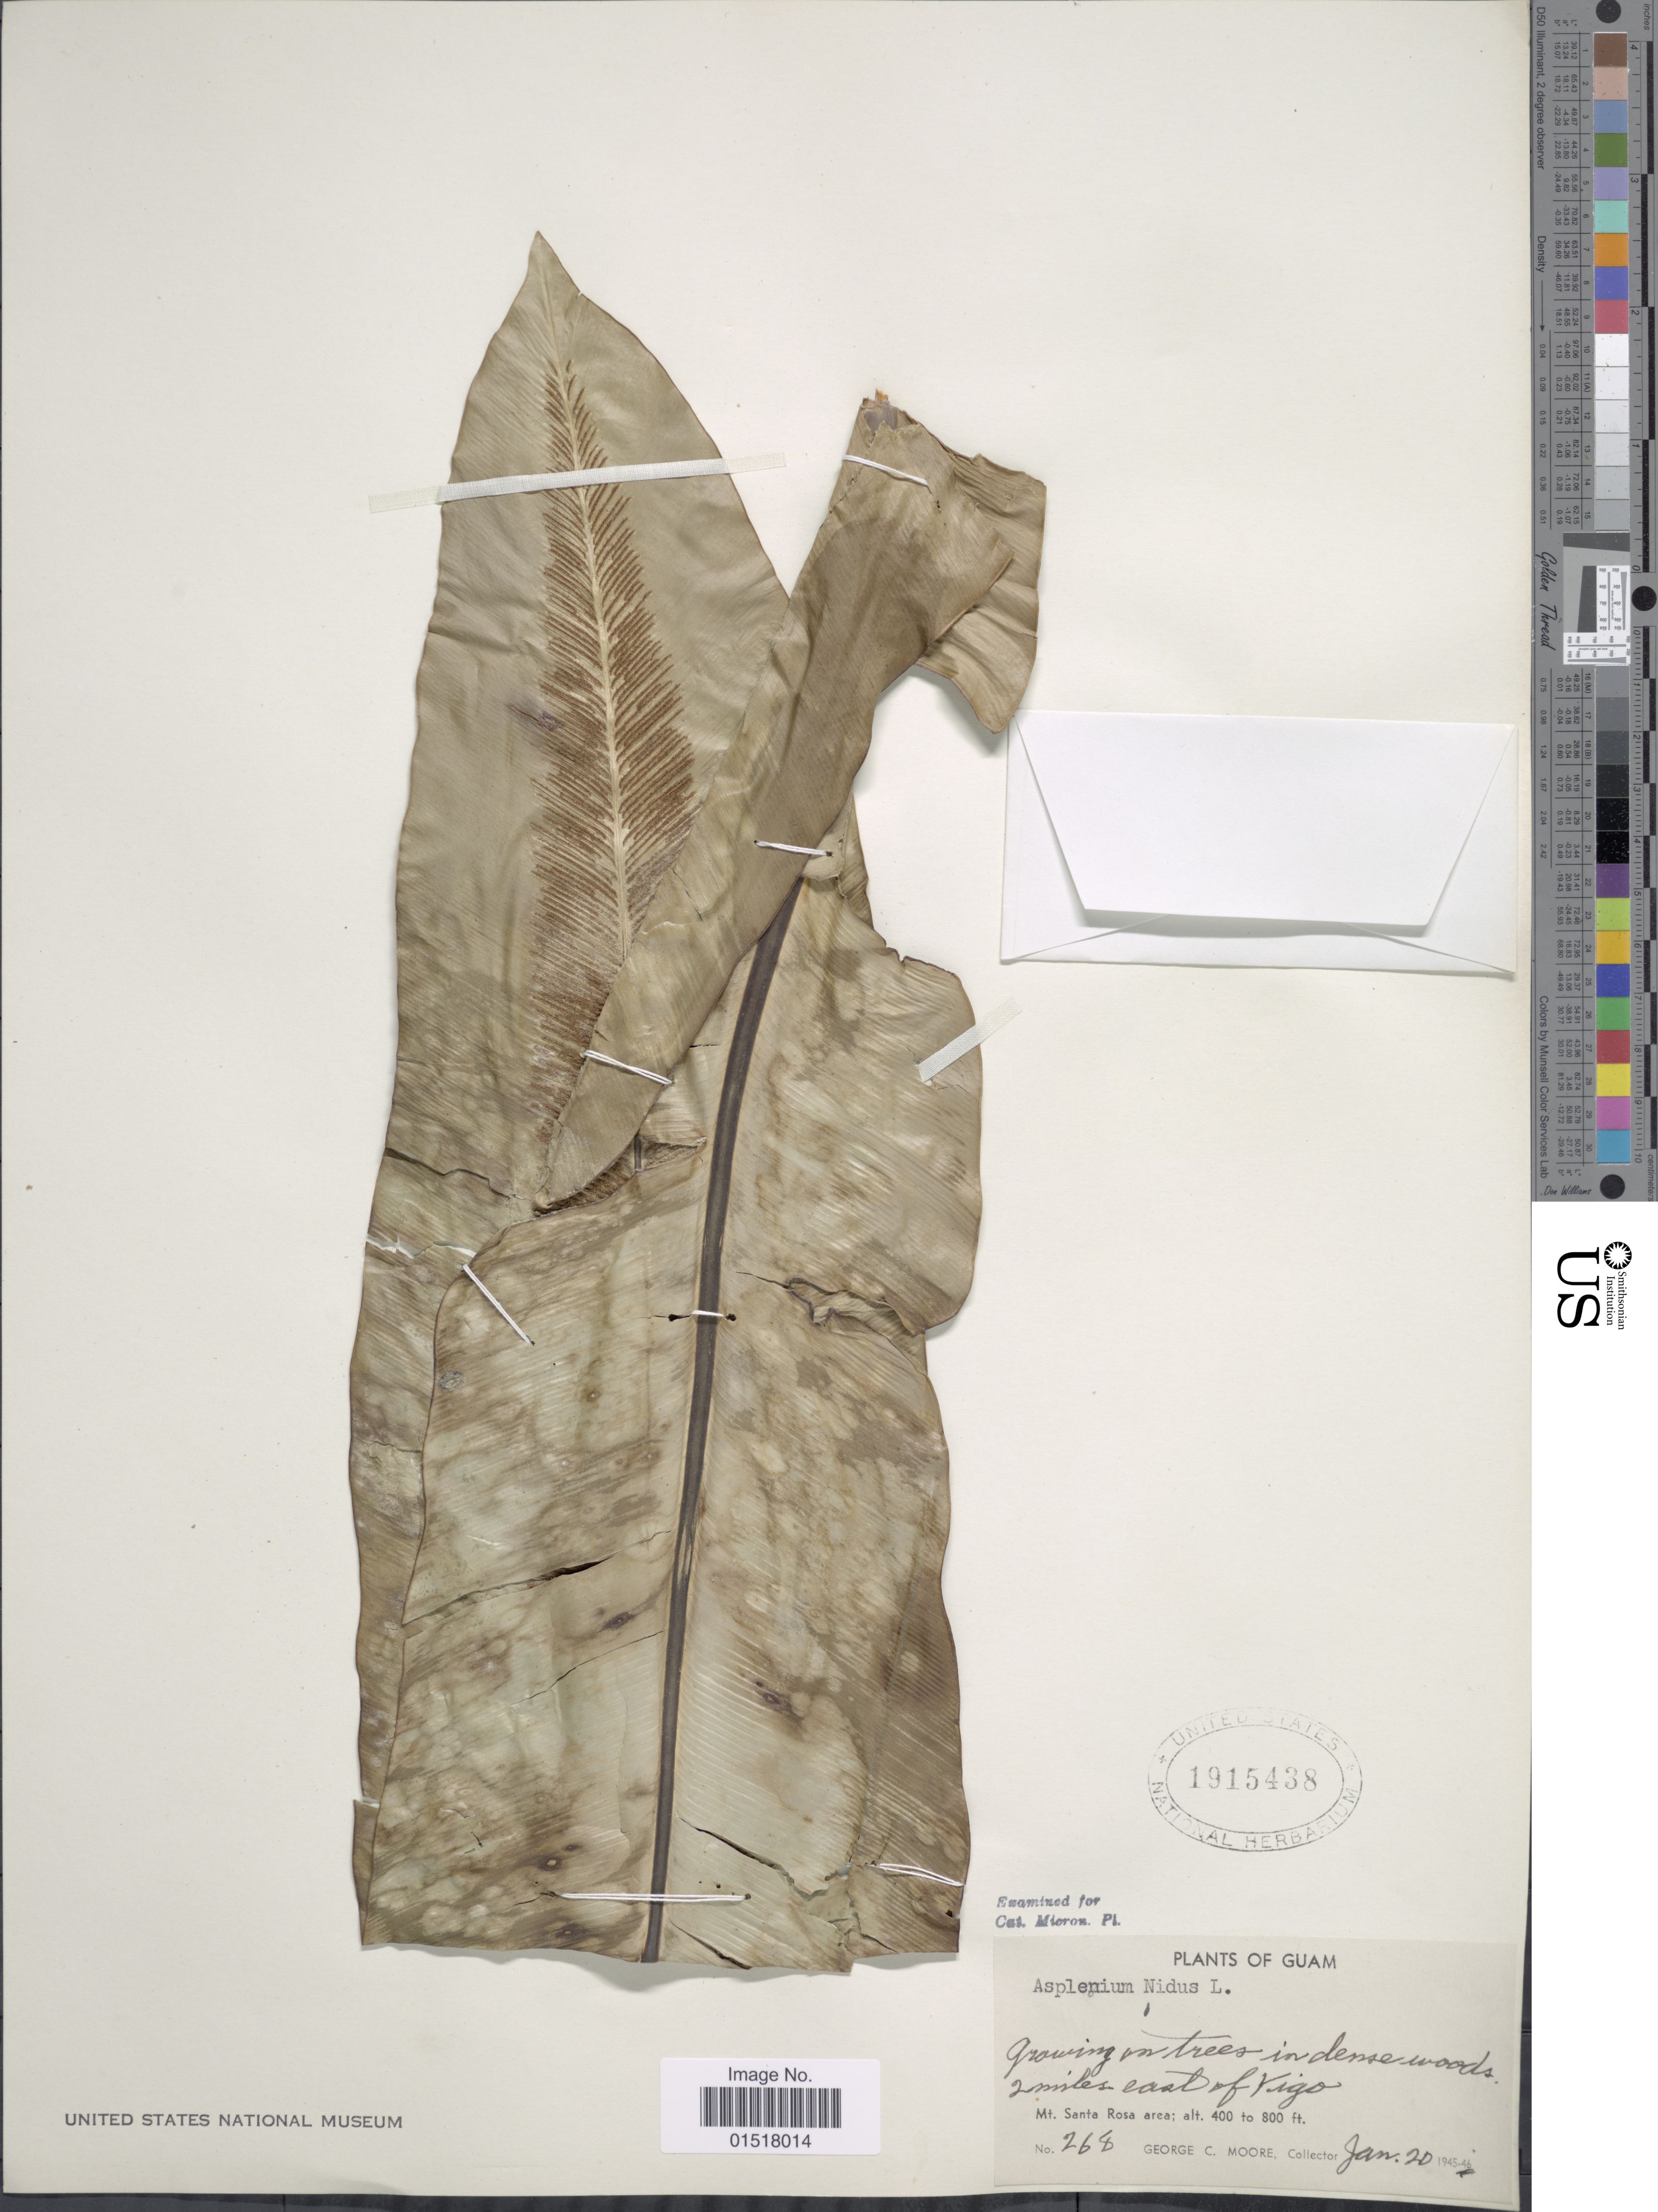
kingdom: Plantae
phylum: Tracheophyta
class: Polypodiopsida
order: Polypodiales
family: Aspleniaceae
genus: Asplenium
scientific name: Asplenium nidus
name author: L.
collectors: G. C. Moore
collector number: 268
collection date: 1946-01-20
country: Guam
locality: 2 miles east of Vigo, Mt. Santa Rosa.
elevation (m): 122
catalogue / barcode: US 1915438